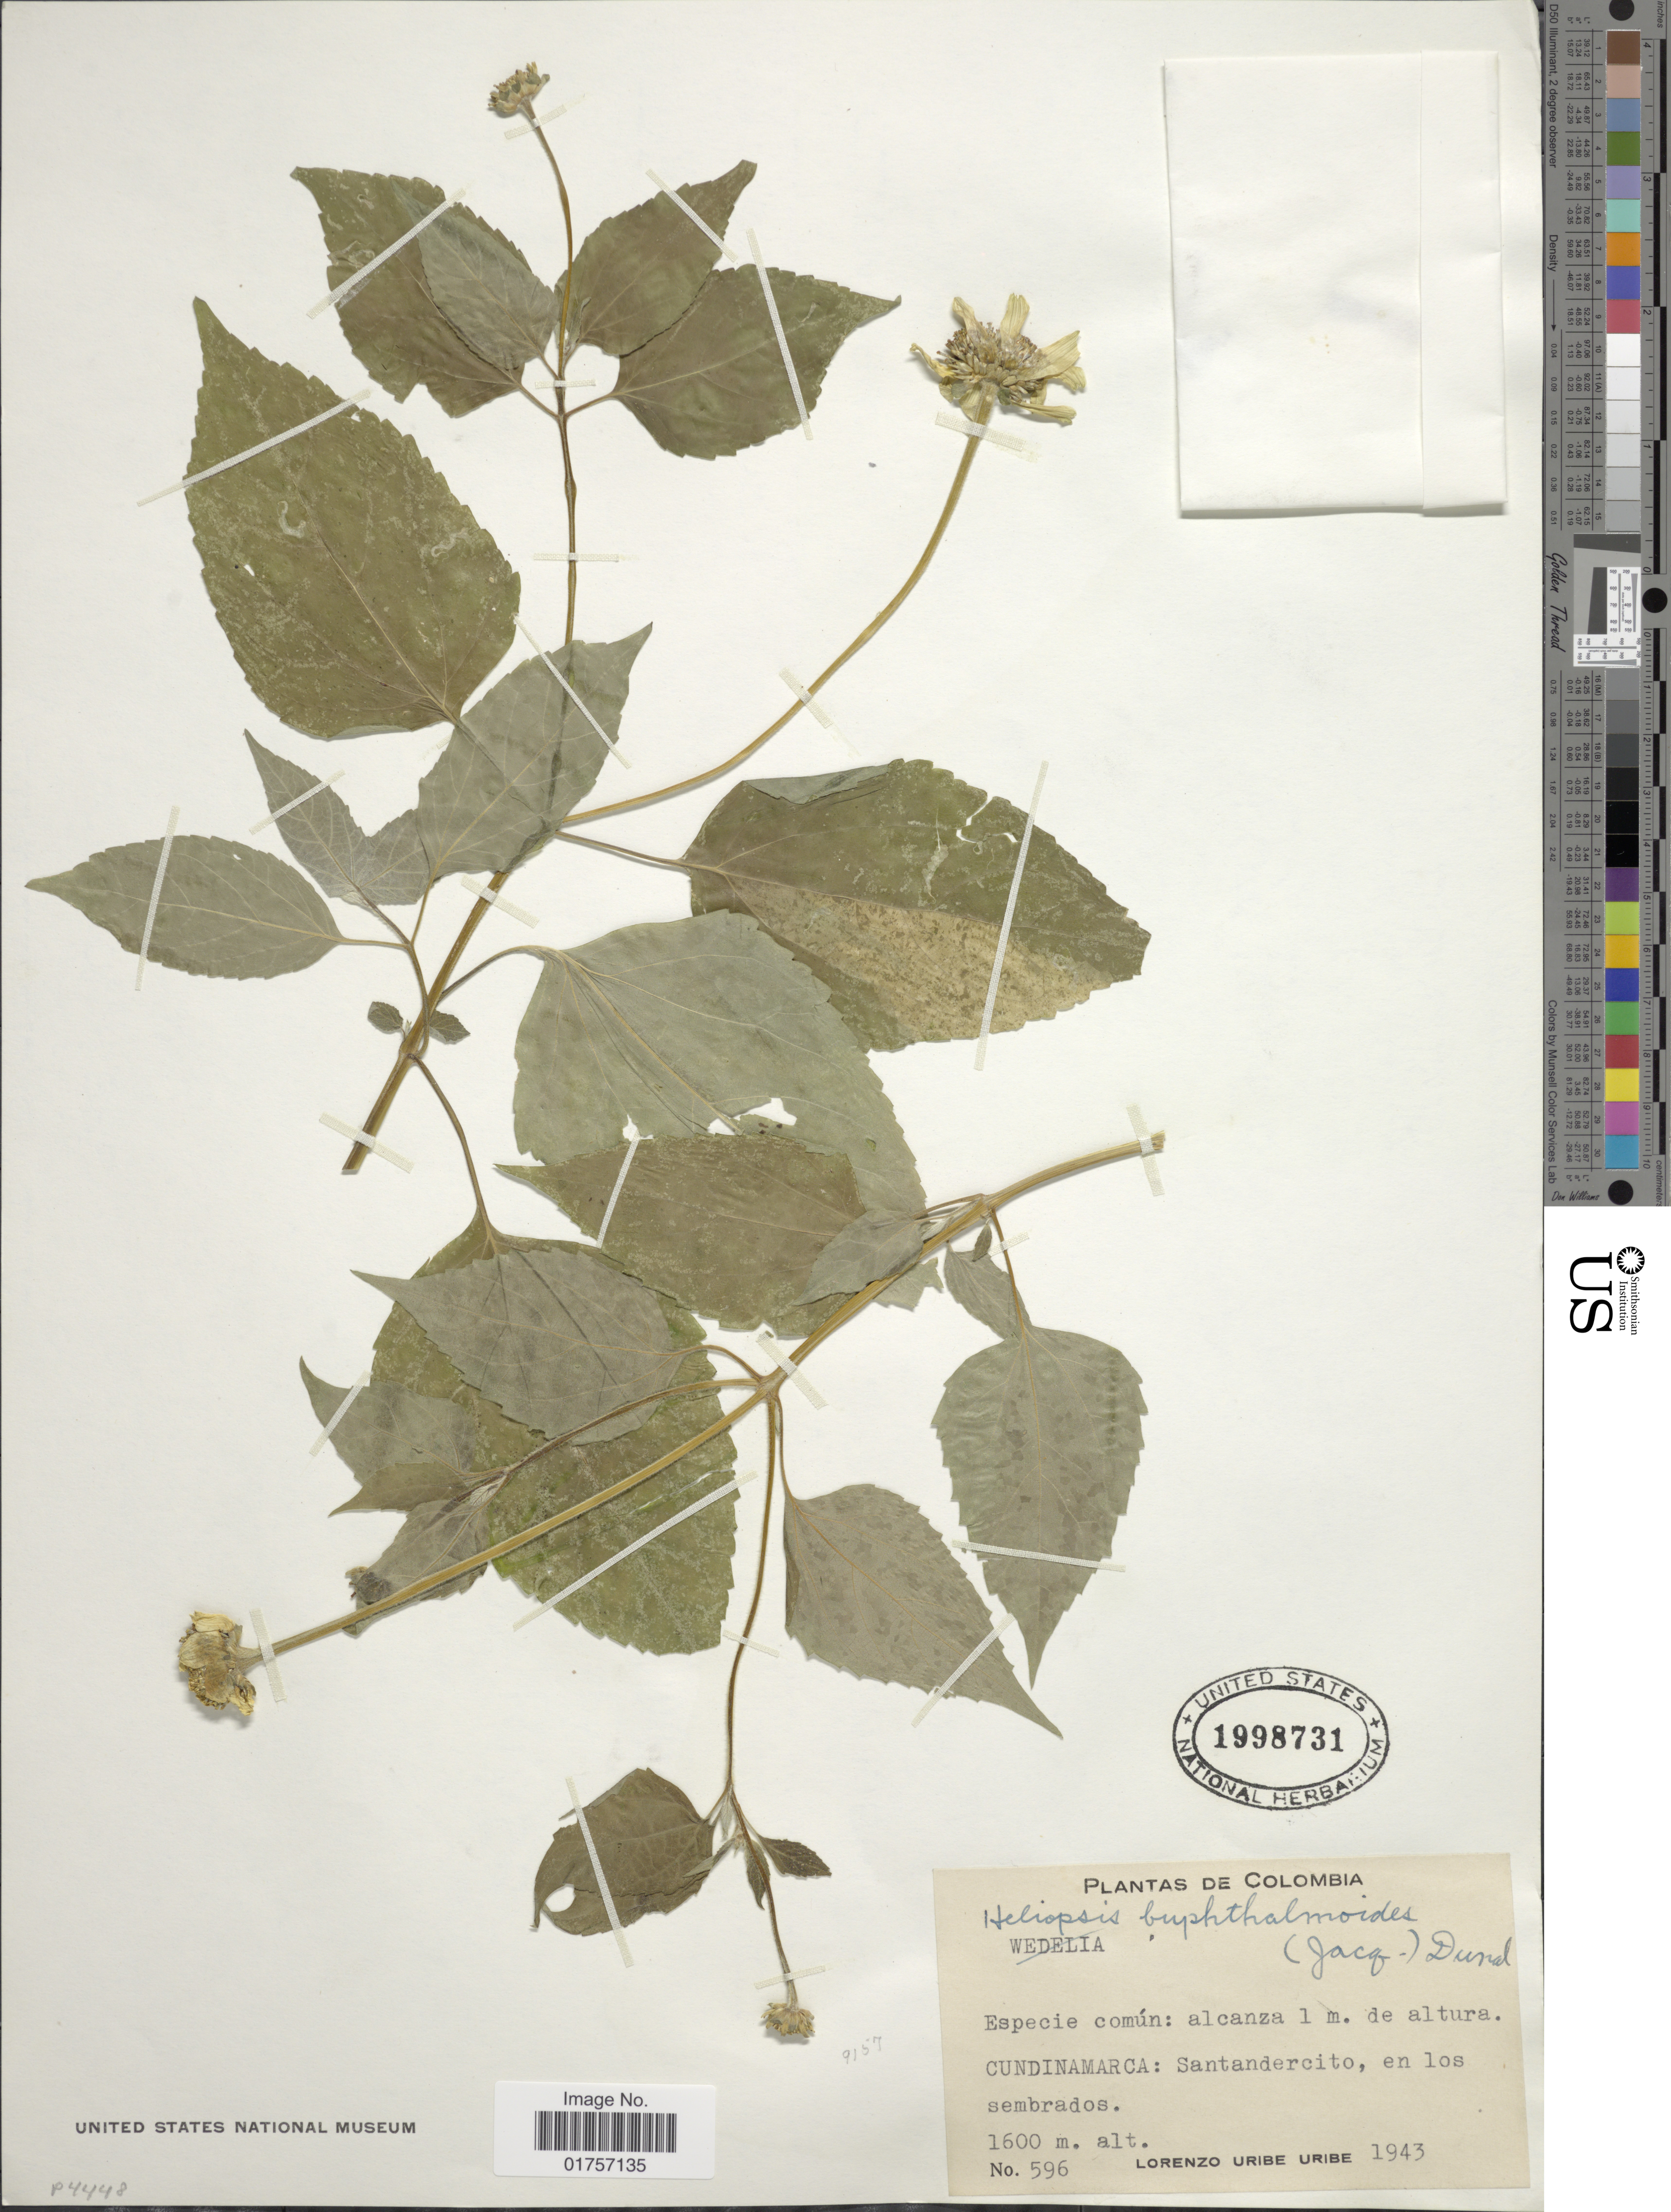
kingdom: Plantae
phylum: Tracheophyta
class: Magnoliopsida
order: Asterales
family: Asteraceae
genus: Heliopsis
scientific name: Heliopsis buphthalmoides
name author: (Jacq.) Dunal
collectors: L. Uribe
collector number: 596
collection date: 1943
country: Colombia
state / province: Cundinamarca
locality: Santandercito, en los sembrados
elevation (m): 1600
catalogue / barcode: US 1998731